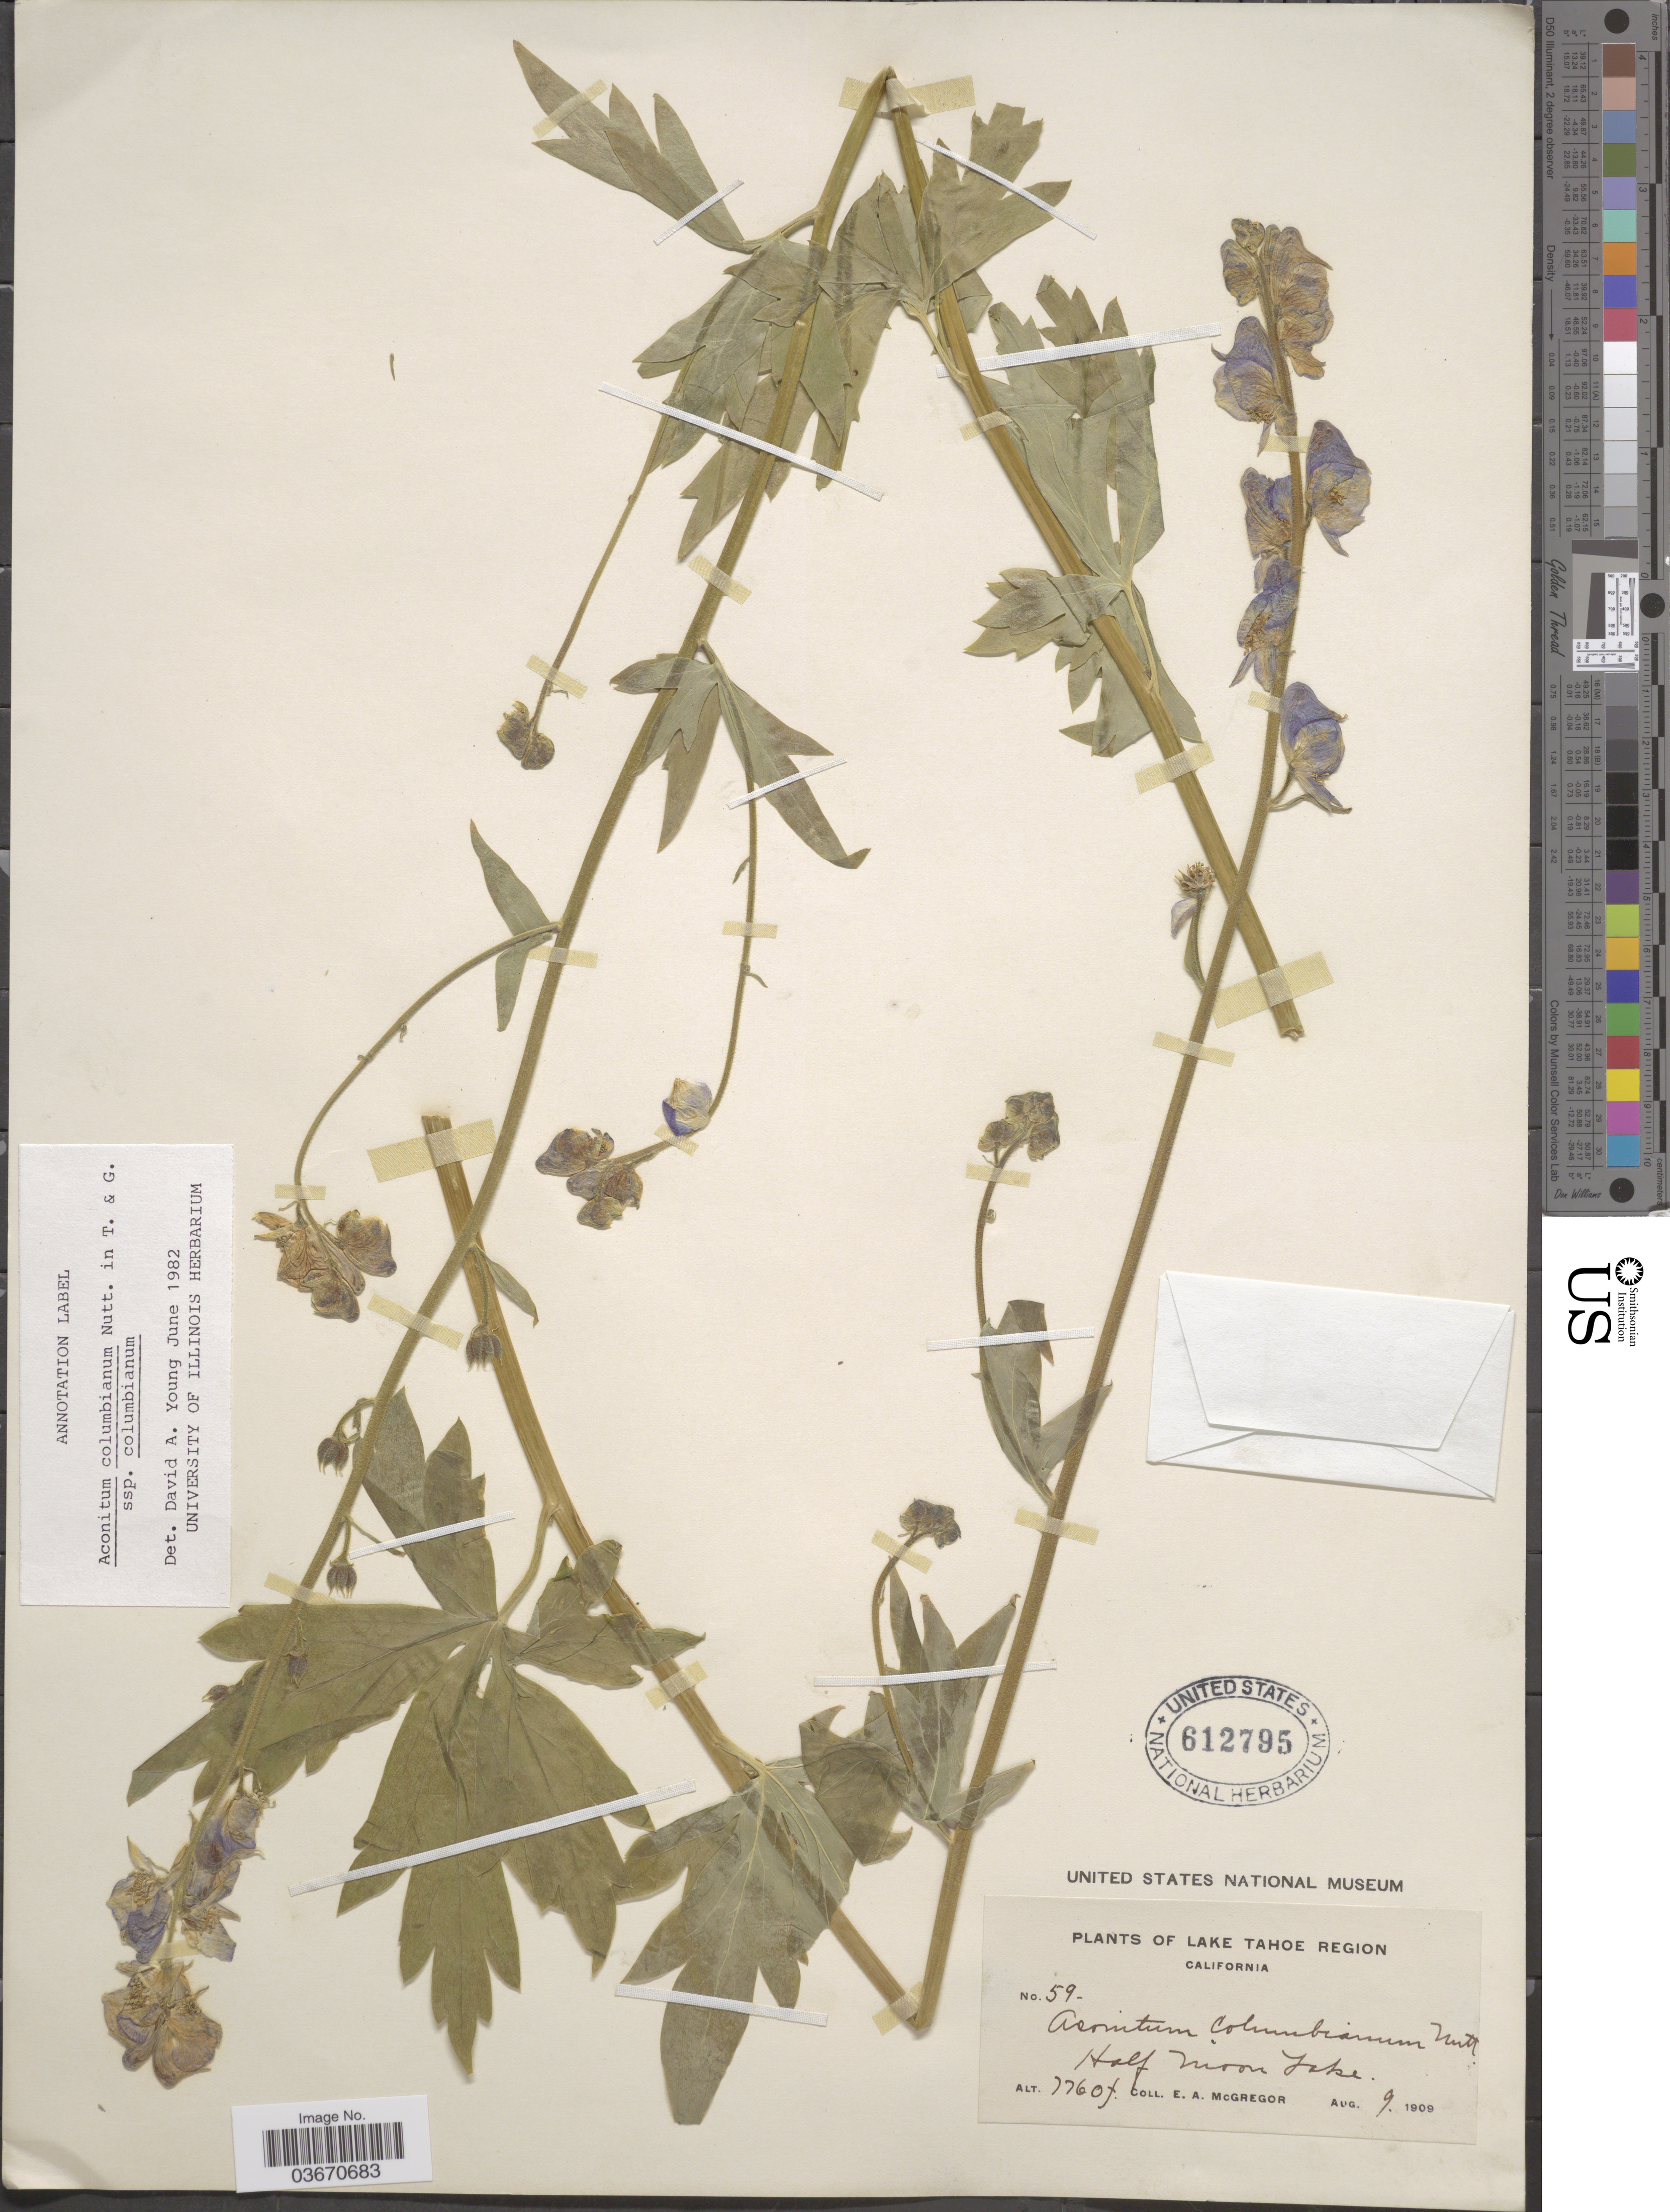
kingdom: Plantae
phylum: Tracheophyta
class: Magnoliopsida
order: Ranunculales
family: Ranunculaceae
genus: Aconitum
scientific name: Aconitum columbianum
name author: Nutt.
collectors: E. A. McGregor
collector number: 7760f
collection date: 1909-08-09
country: United States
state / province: California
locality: Lake Tahoe Region. Half Moon Lake.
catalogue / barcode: US 612795